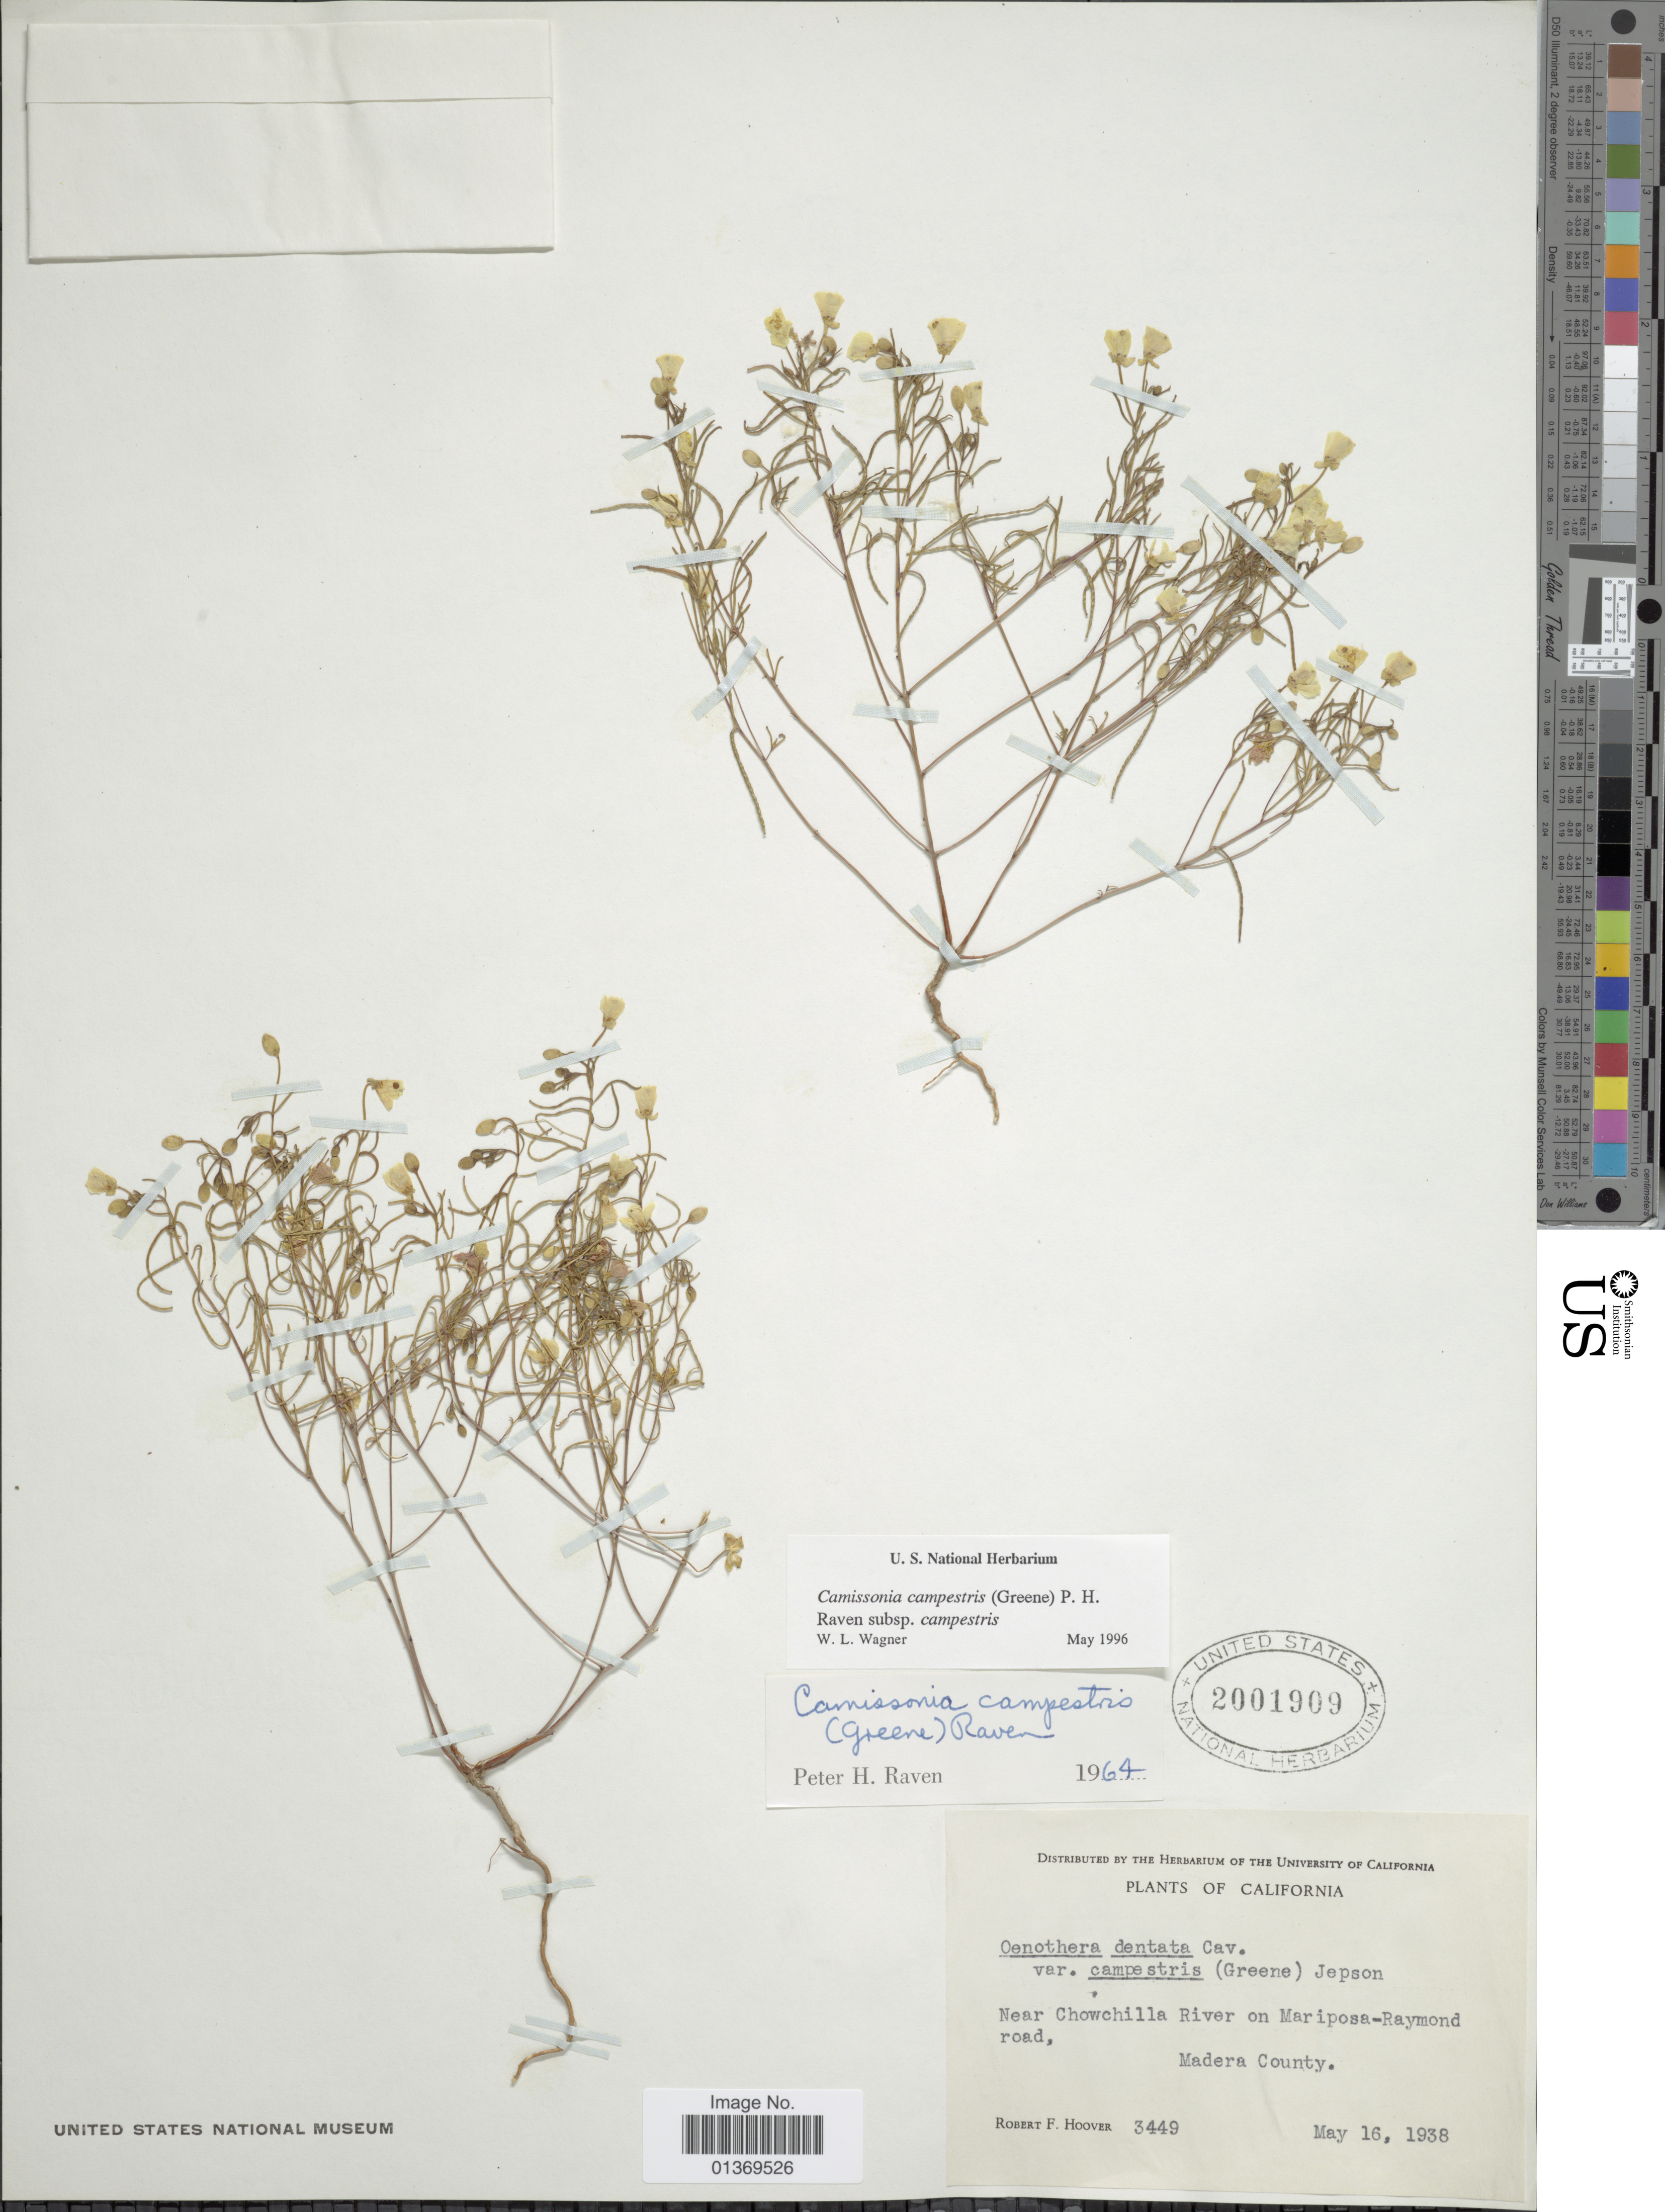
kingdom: Plantae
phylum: Tracheophyta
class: Magnoliopsida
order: Myrtales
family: Onagraceae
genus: Camissonia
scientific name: Camissonia campestris subsp. campestris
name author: (Greene) P.H. Raven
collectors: R. F. Hoover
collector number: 3449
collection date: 1938-05-16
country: United States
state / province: California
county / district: Madera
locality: Near Chowchilla River on Mariposa-Raymond road, Madera County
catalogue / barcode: US 2001909